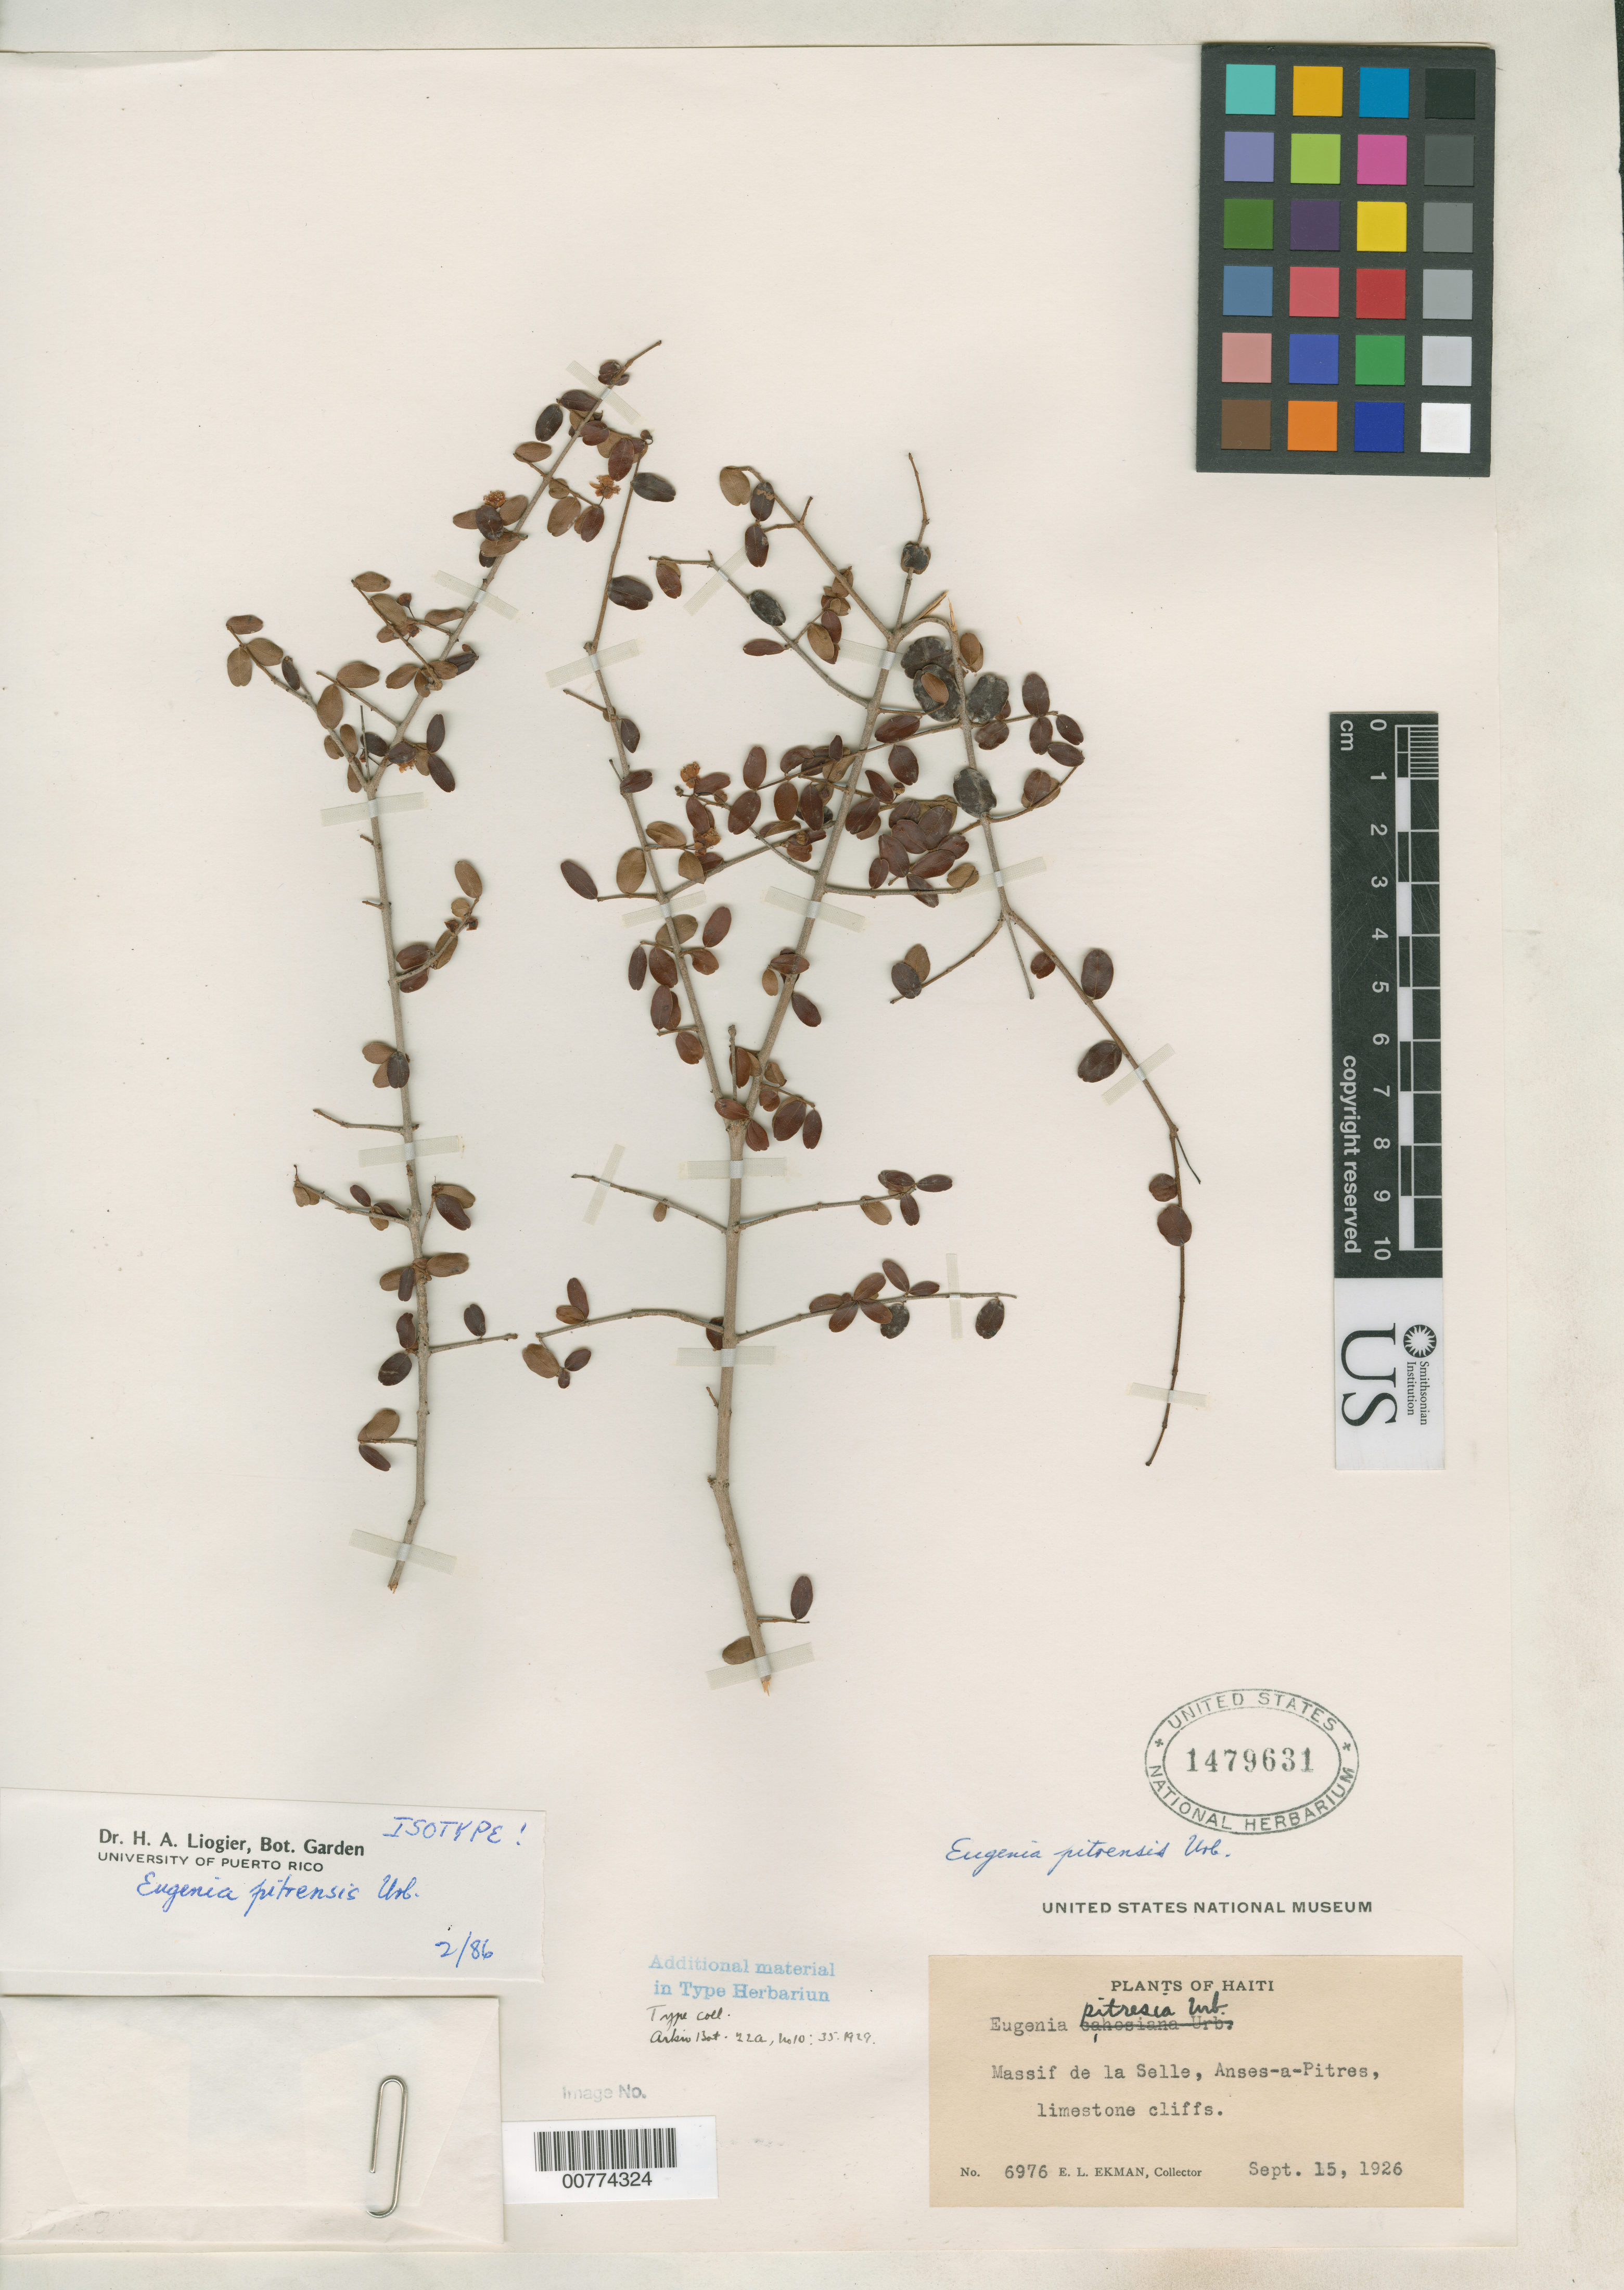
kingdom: Plantae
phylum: Tracheophyta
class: Magnoliopsida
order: Myrtales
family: Myrtaceae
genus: Eugenia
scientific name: Eugenia pitrensis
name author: Urb.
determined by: Liogier, Alain H.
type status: Isotype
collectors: E. L. Ekman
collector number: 6976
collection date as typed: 15 Sep 1926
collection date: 1926-09-15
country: Haiti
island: Hispaniola Island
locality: Massif de la Selle, Anses-a-Pitres.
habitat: Limestone cliffs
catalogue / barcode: US 1479631